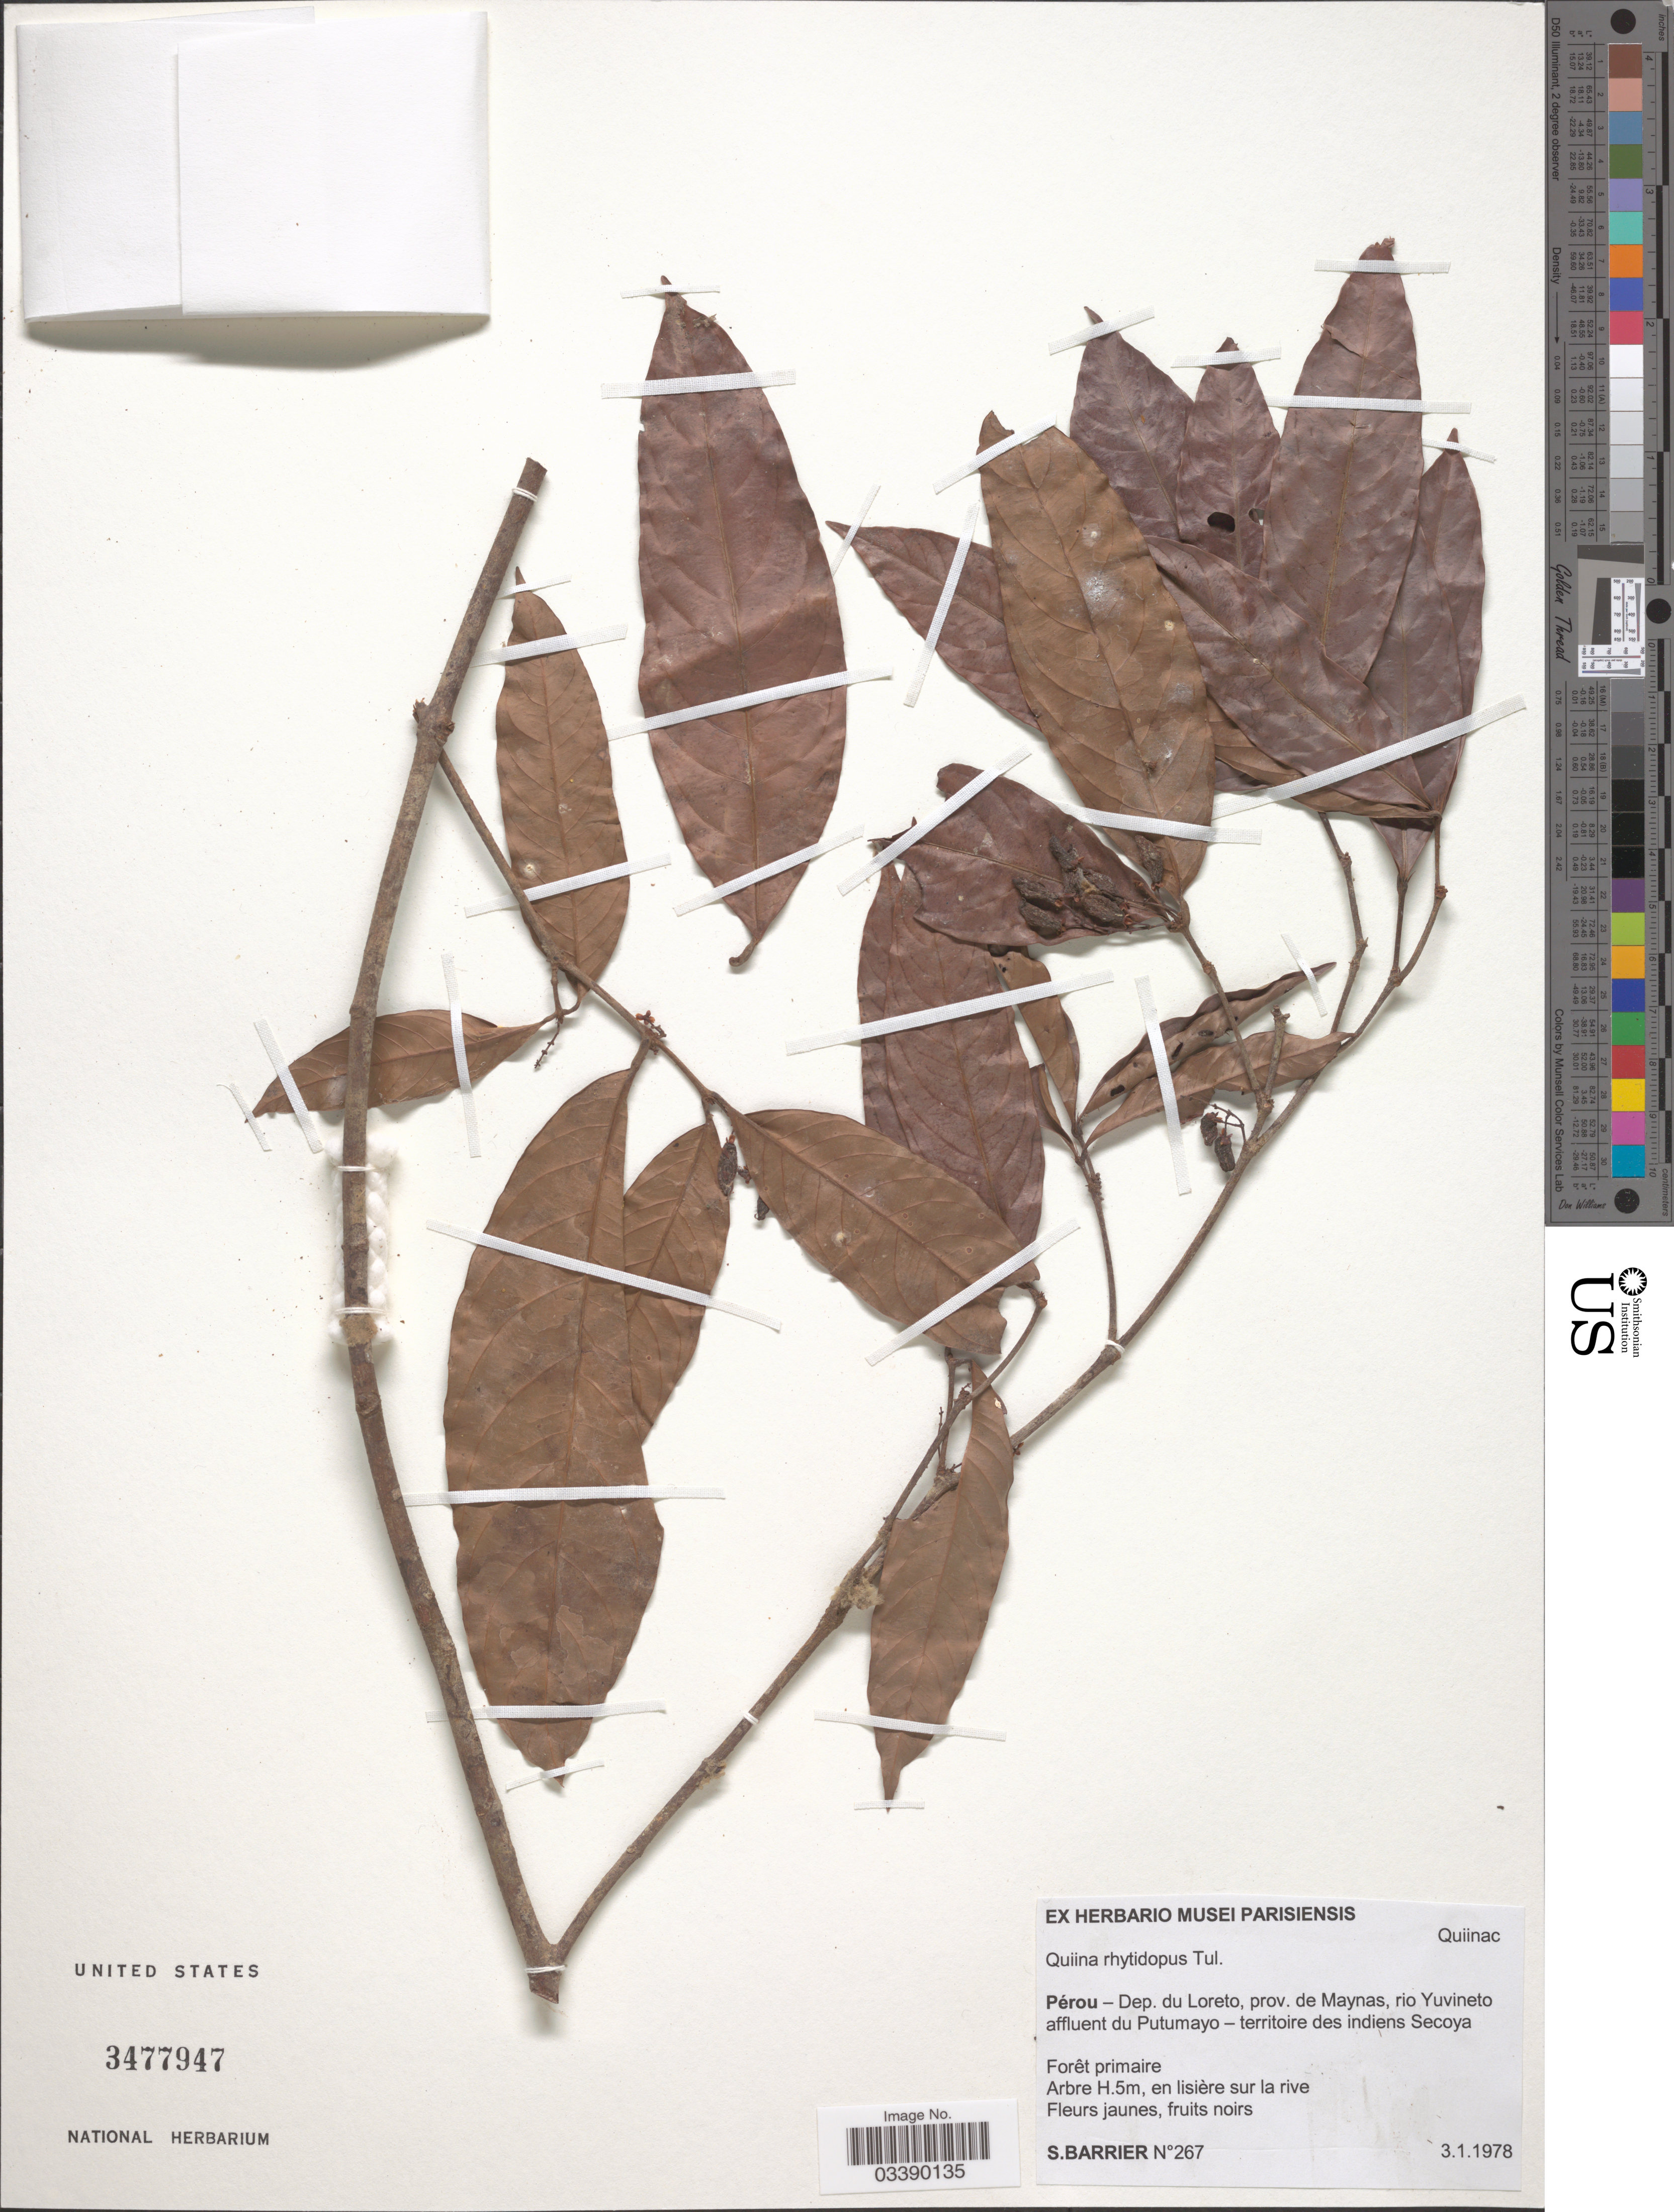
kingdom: Plantae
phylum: Tracheophyta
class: Magnoliopsida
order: Malpighiales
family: Quiinaceae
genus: Quiina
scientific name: Quiina rhytidopus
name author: Tul.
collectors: S. Barrier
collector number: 267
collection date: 1978-01-03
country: Peru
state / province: Loreto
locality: Dep. du. Loreto, prov. de Maynas, rio Yuvineto affluent du Putumayo - territoire des indiens Secoya.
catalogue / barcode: US 3477947